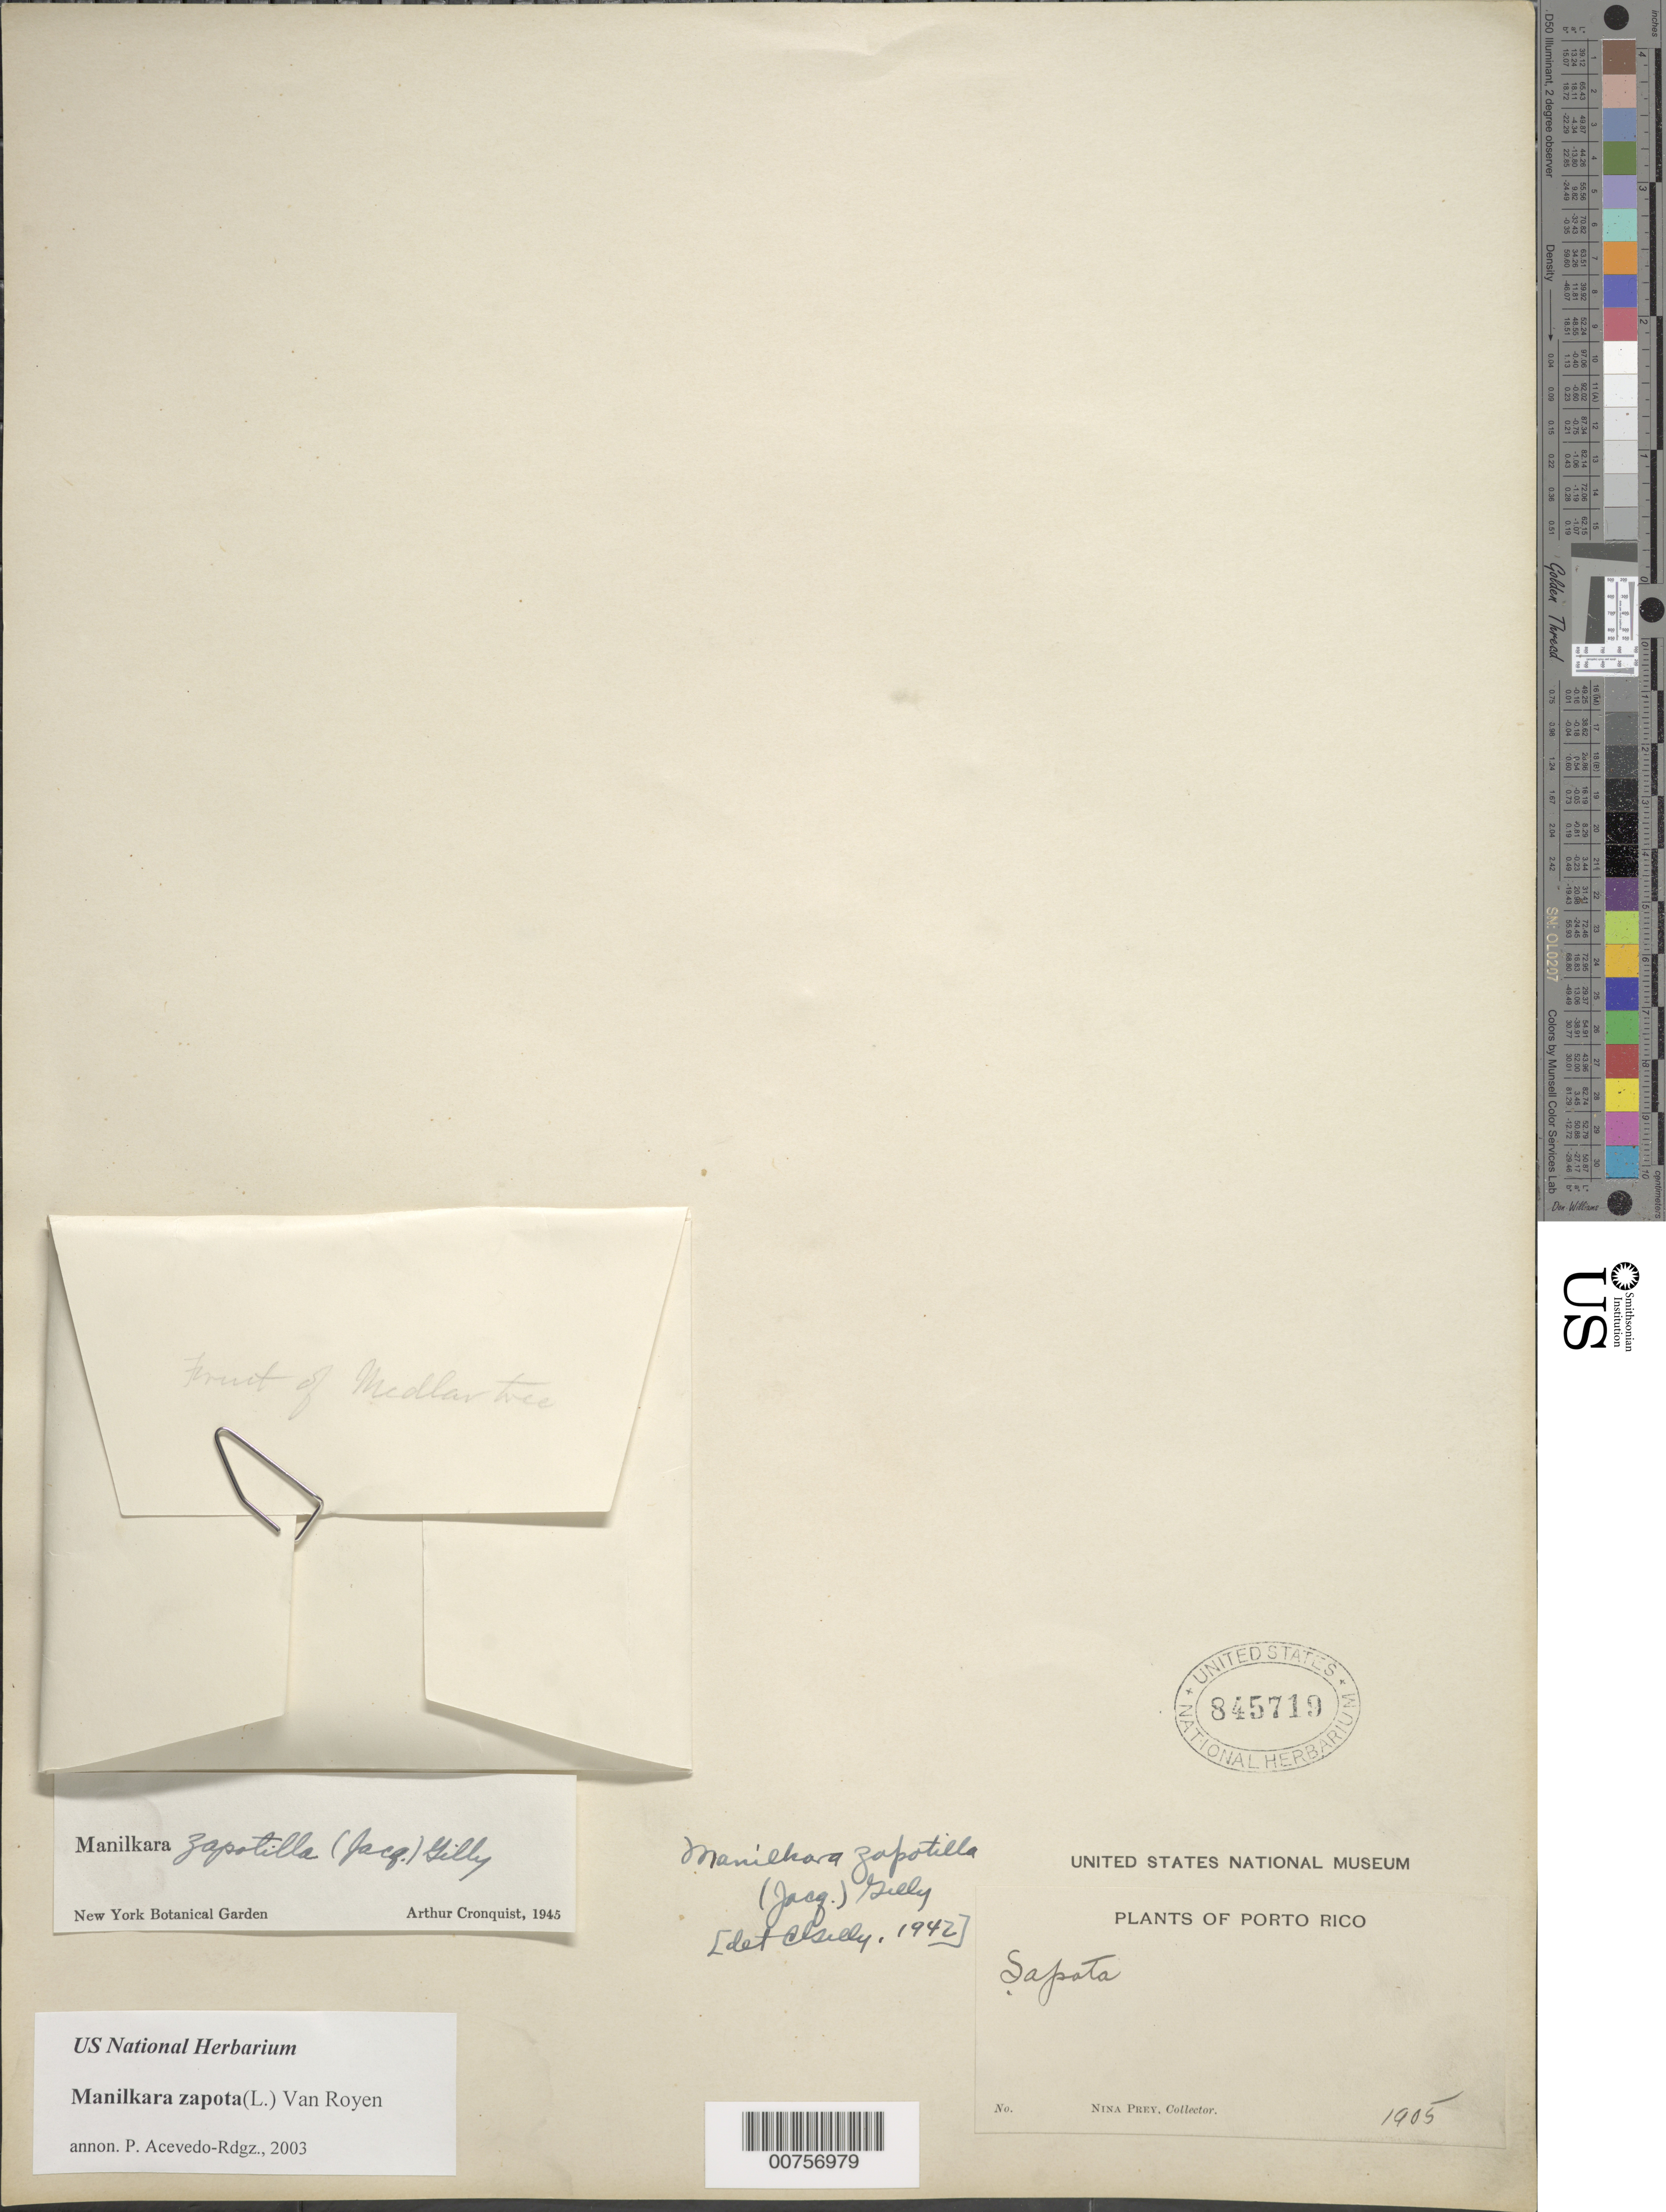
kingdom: Plantae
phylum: Tracheophyta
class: Magnoliopsida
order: Ericales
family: Sapotaceae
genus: Manilkara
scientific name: Manilkara zapota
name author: (L.) P. Royen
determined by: Acevedo-Rodríguez, P., (BOT), Smithsonian Institution - National Museum of Natural History (UNITED STATES)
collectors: N. Prey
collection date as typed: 1905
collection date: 1905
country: Puerto Rico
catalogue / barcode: US 845719